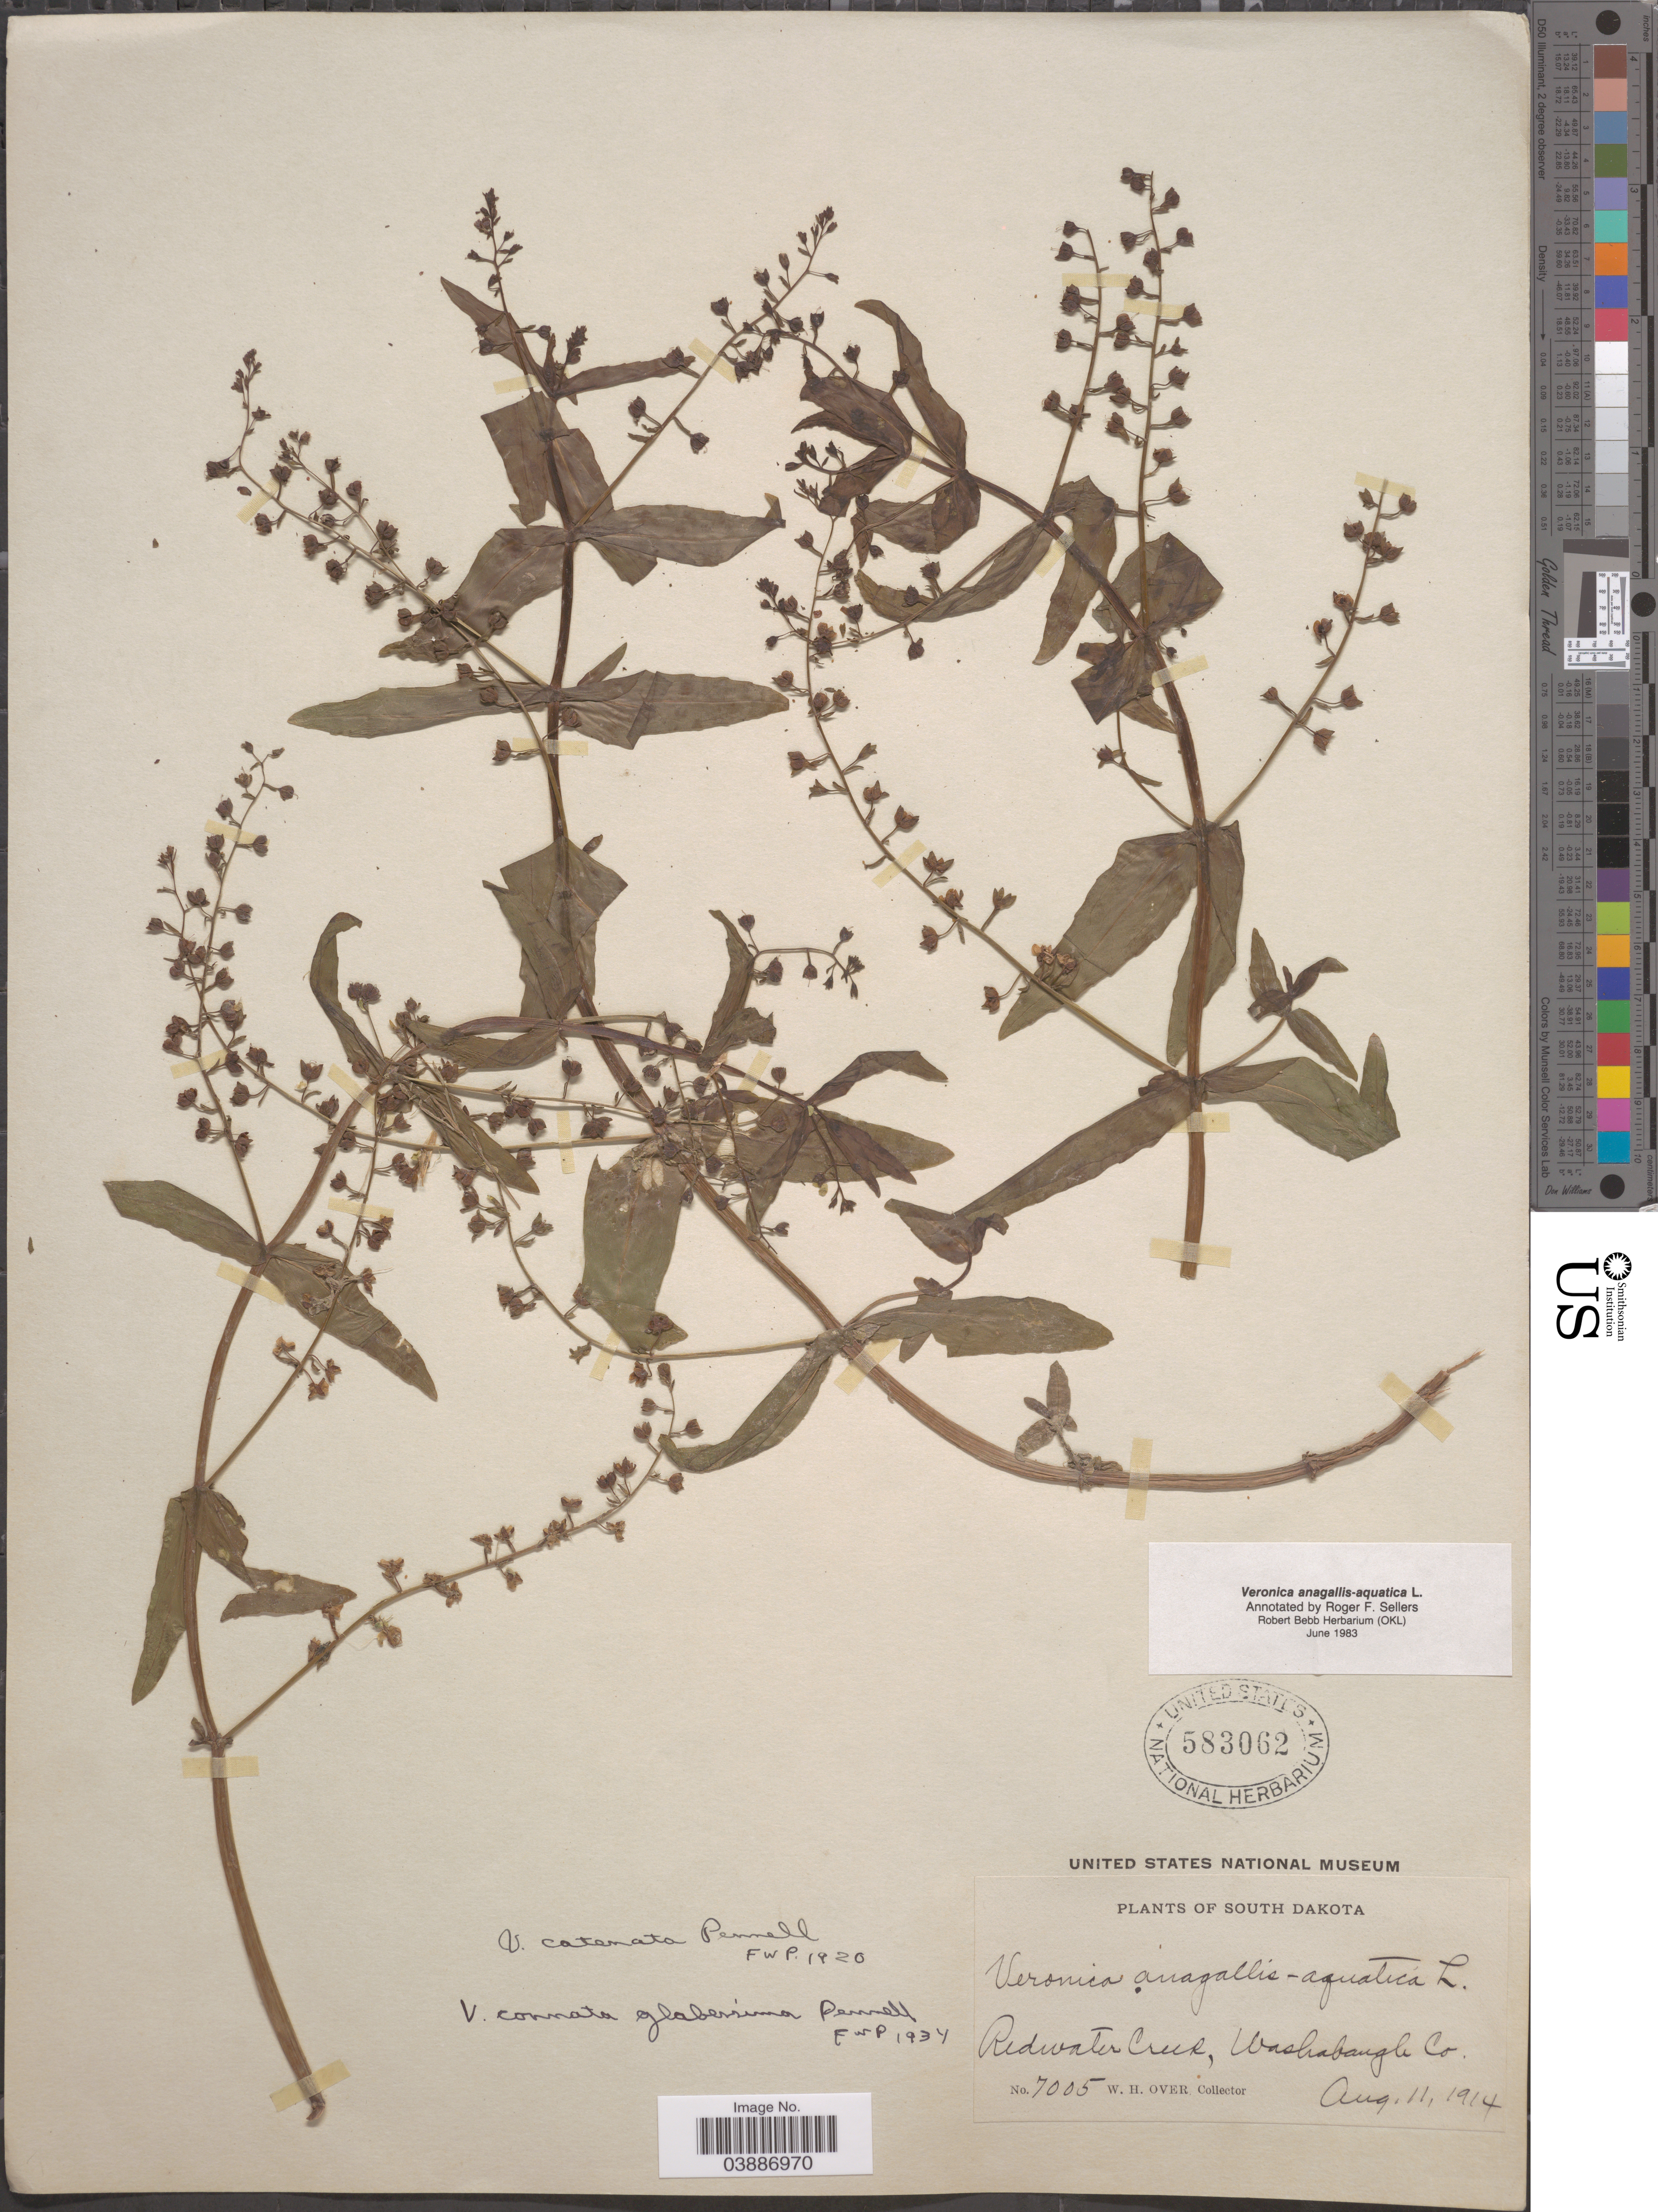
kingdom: Plantae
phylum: Tracheophyta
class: Magnoliopsida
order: Lamiales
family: Plantaginaceae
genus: Veronica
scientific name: Veronica anagallis-aquatica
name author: L.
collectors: W. Over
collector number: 7005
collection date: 1914-08-11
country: United States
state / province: South Dakota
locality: Redwater Creek, Washabaugh Co.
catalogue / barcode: US 583062